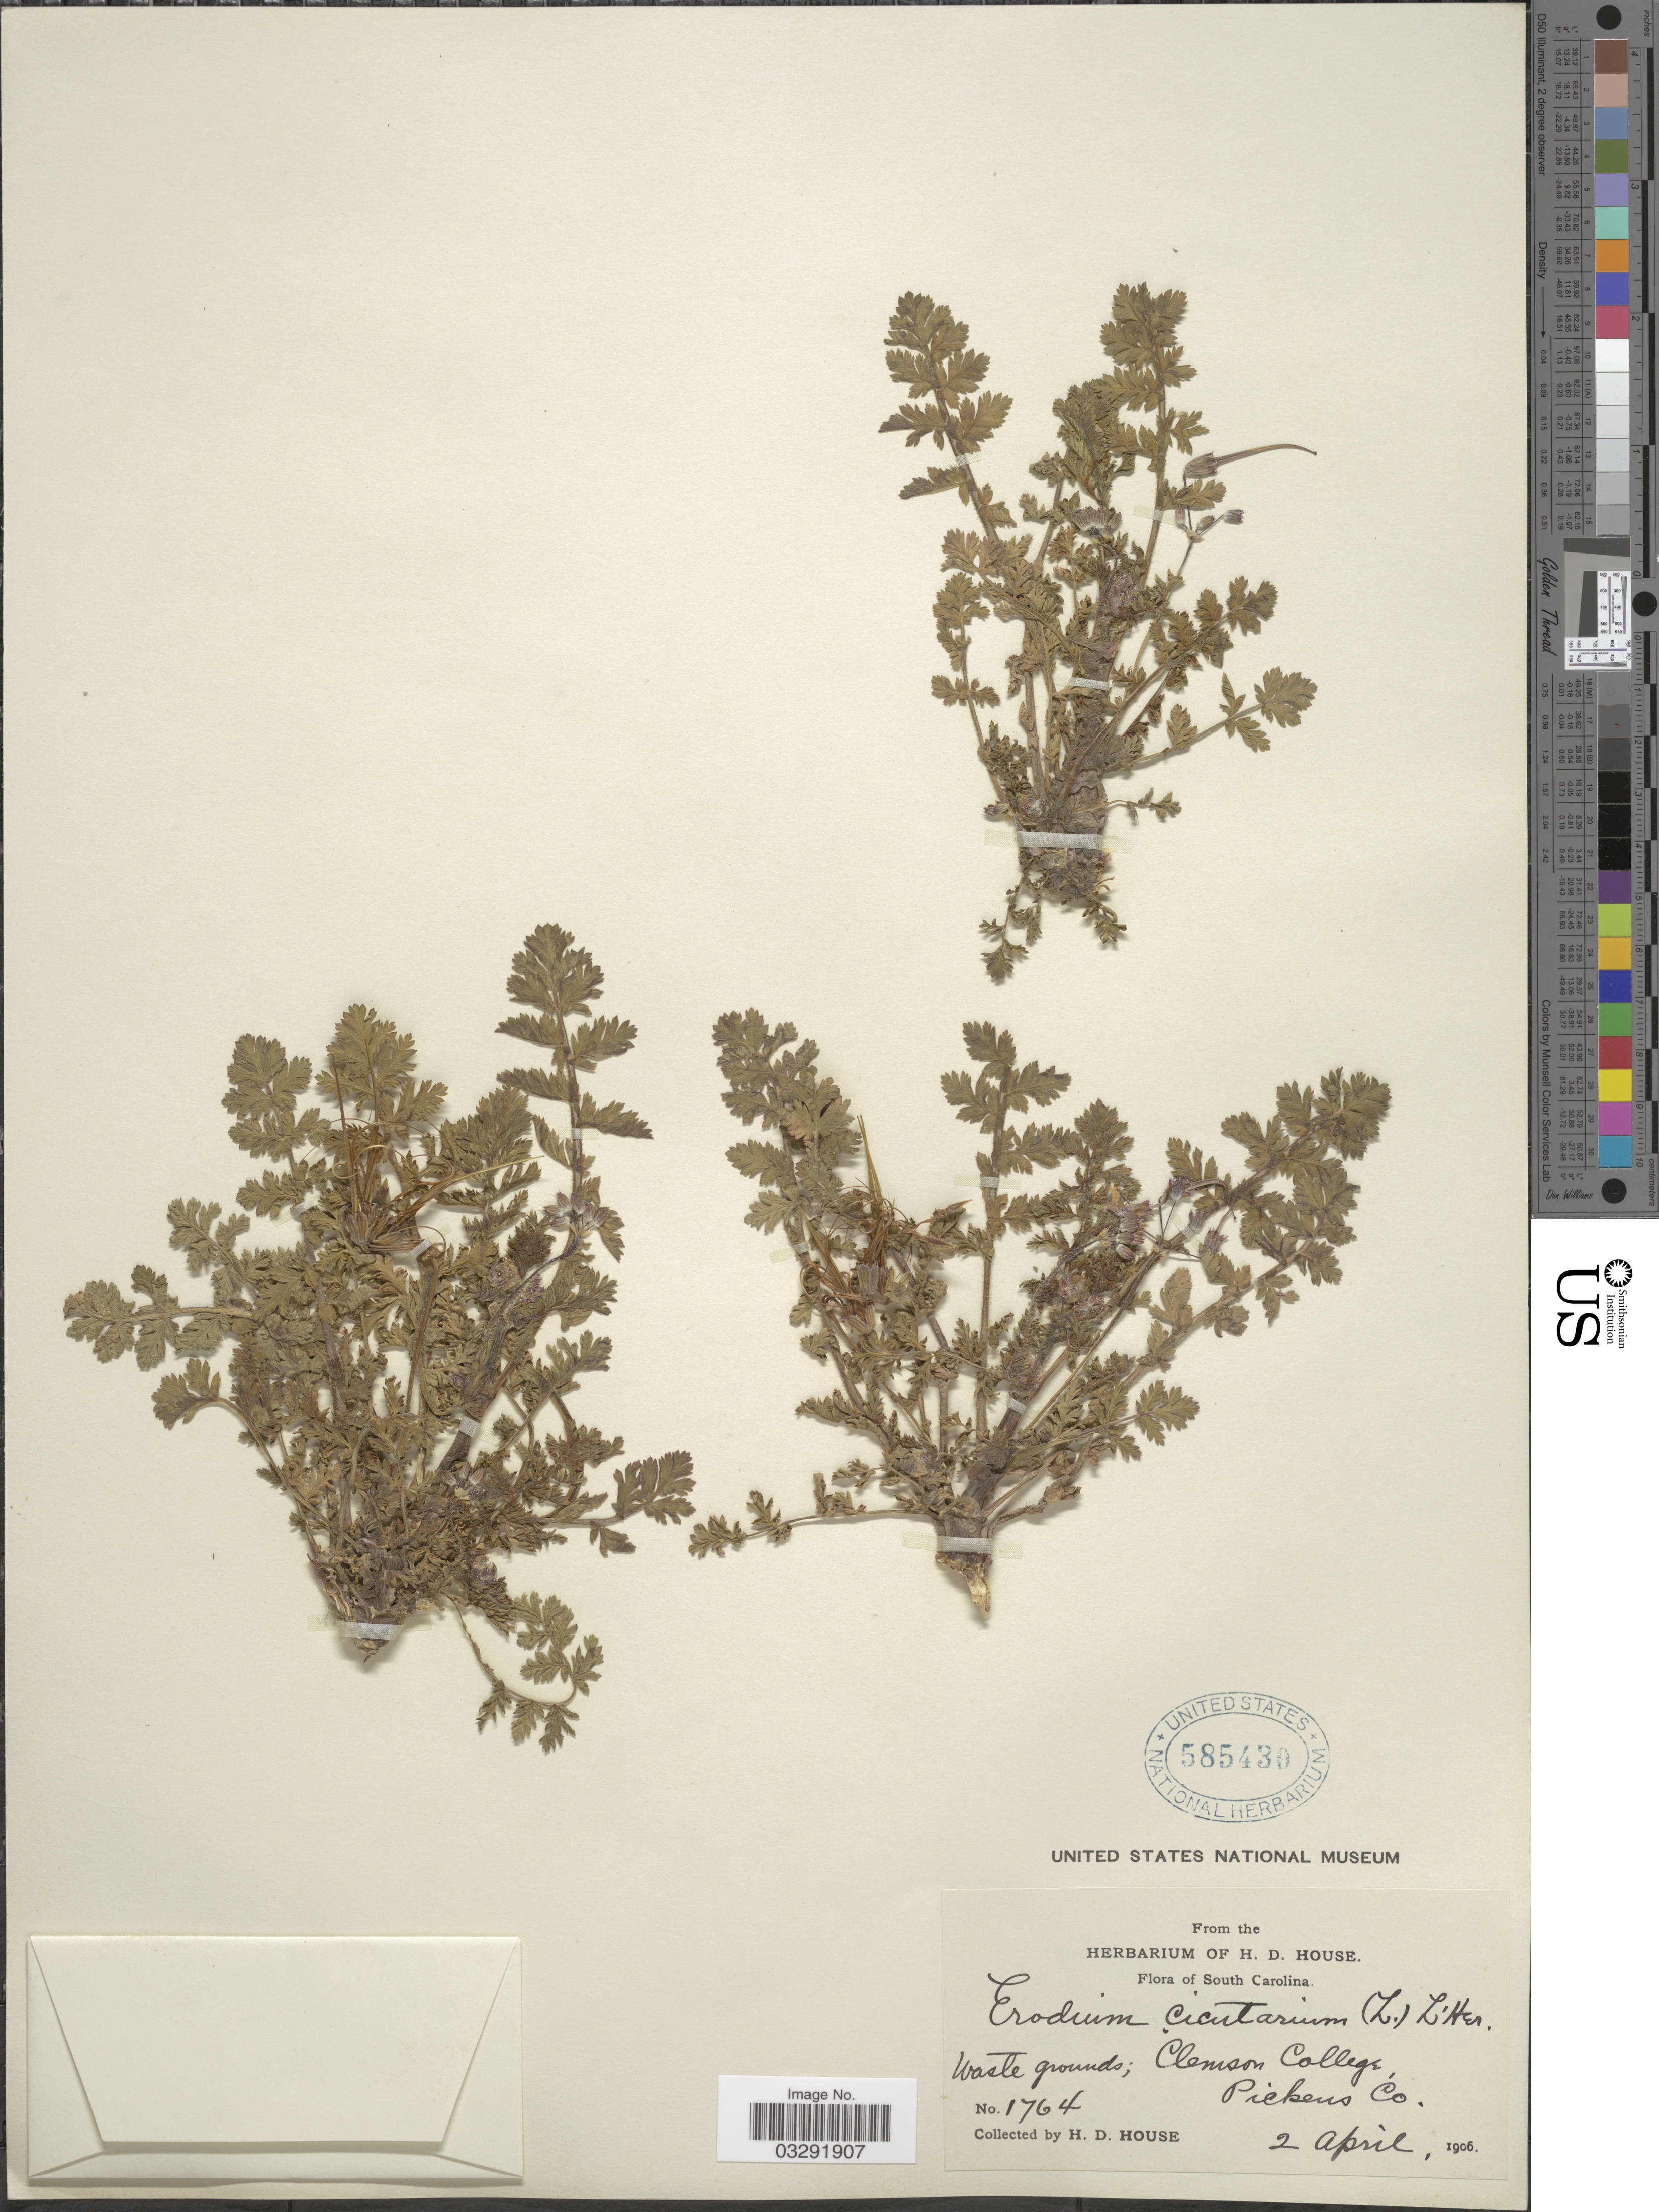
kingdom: Plantae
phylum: Tracheophyta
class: Magnoliopsida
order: Geraniales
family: Geraniaceae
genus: Erodium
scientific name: Erodium cicutarium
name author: (L.) L'Hér.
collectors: H. D. House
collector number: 1764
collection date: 1906-04-02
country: United States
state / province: South Carolina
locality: Clemson College, Pickens Co.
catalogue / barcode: US 585430